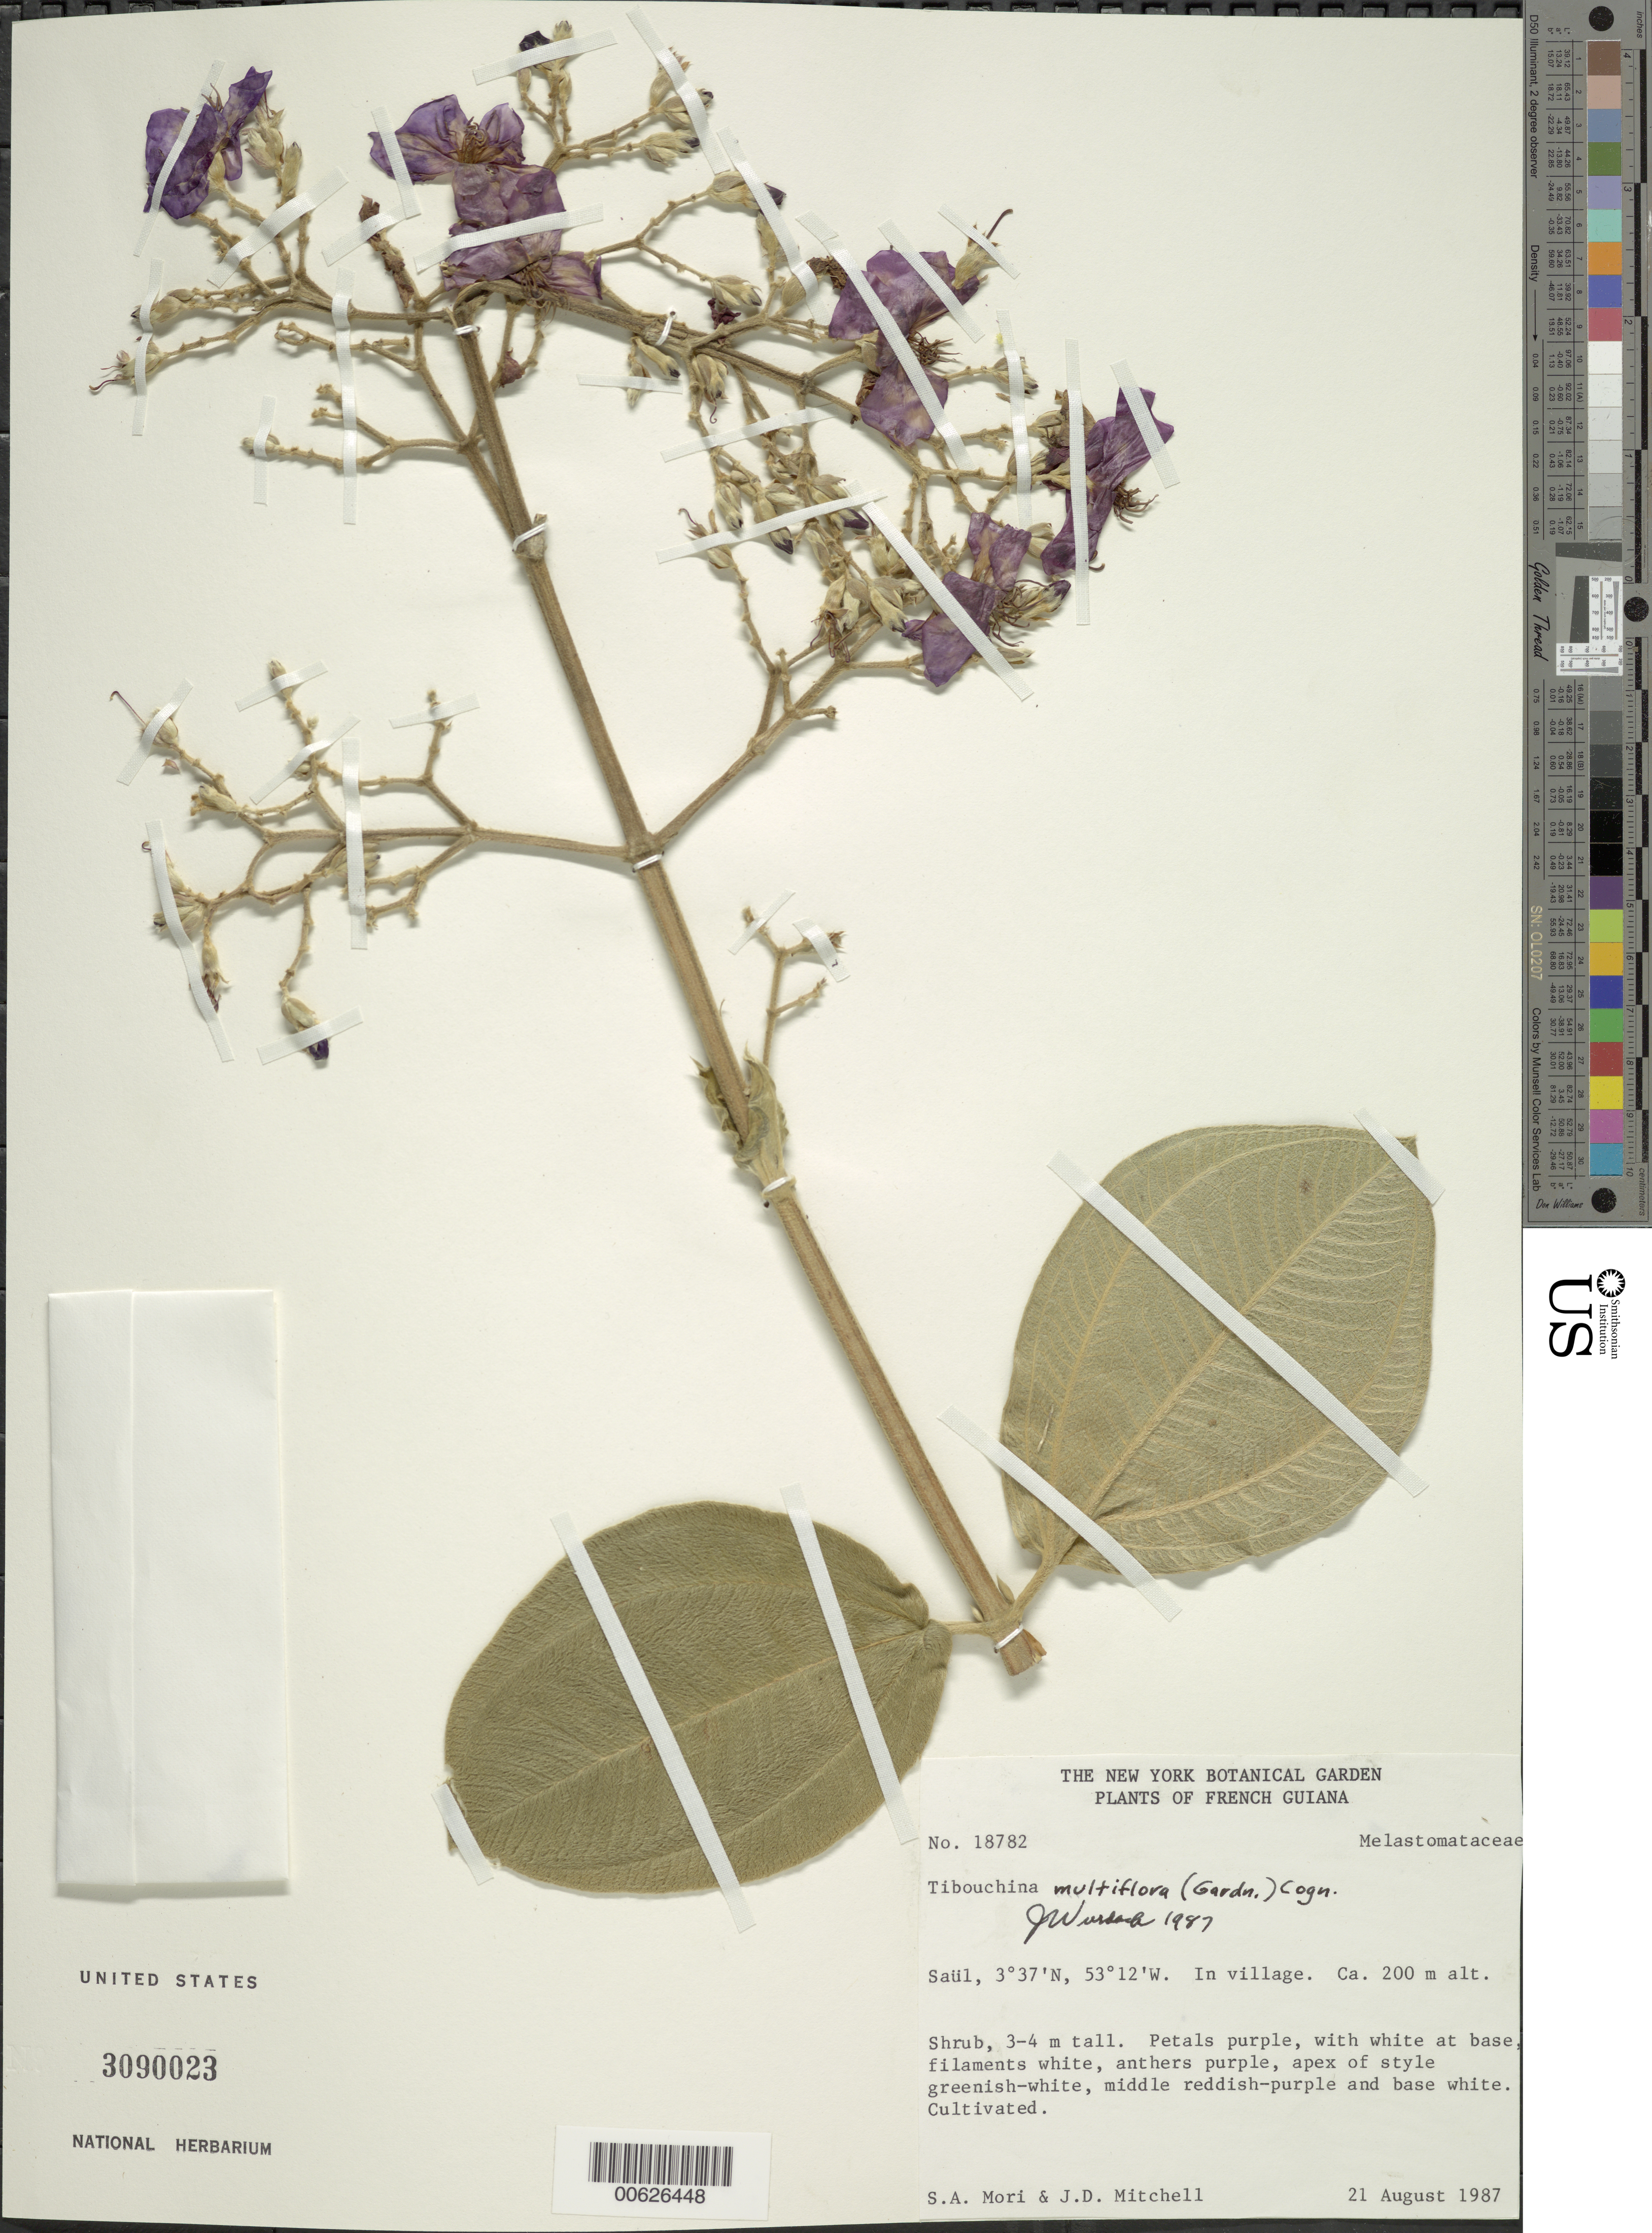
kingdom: Plantae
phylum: Tracheophyta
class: Magnoliopsida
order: Myrtales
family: Melastomataceae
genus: Pleroma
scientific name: Pleroma heteromallum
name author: (D. Don) D. Don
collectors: S. Mori & J. D. Mitchell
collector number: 18782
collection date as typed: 21-Aug-87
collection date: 1987-08-21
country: French Guiana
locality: Saül, in village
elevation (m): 200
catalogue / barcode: US 3090023